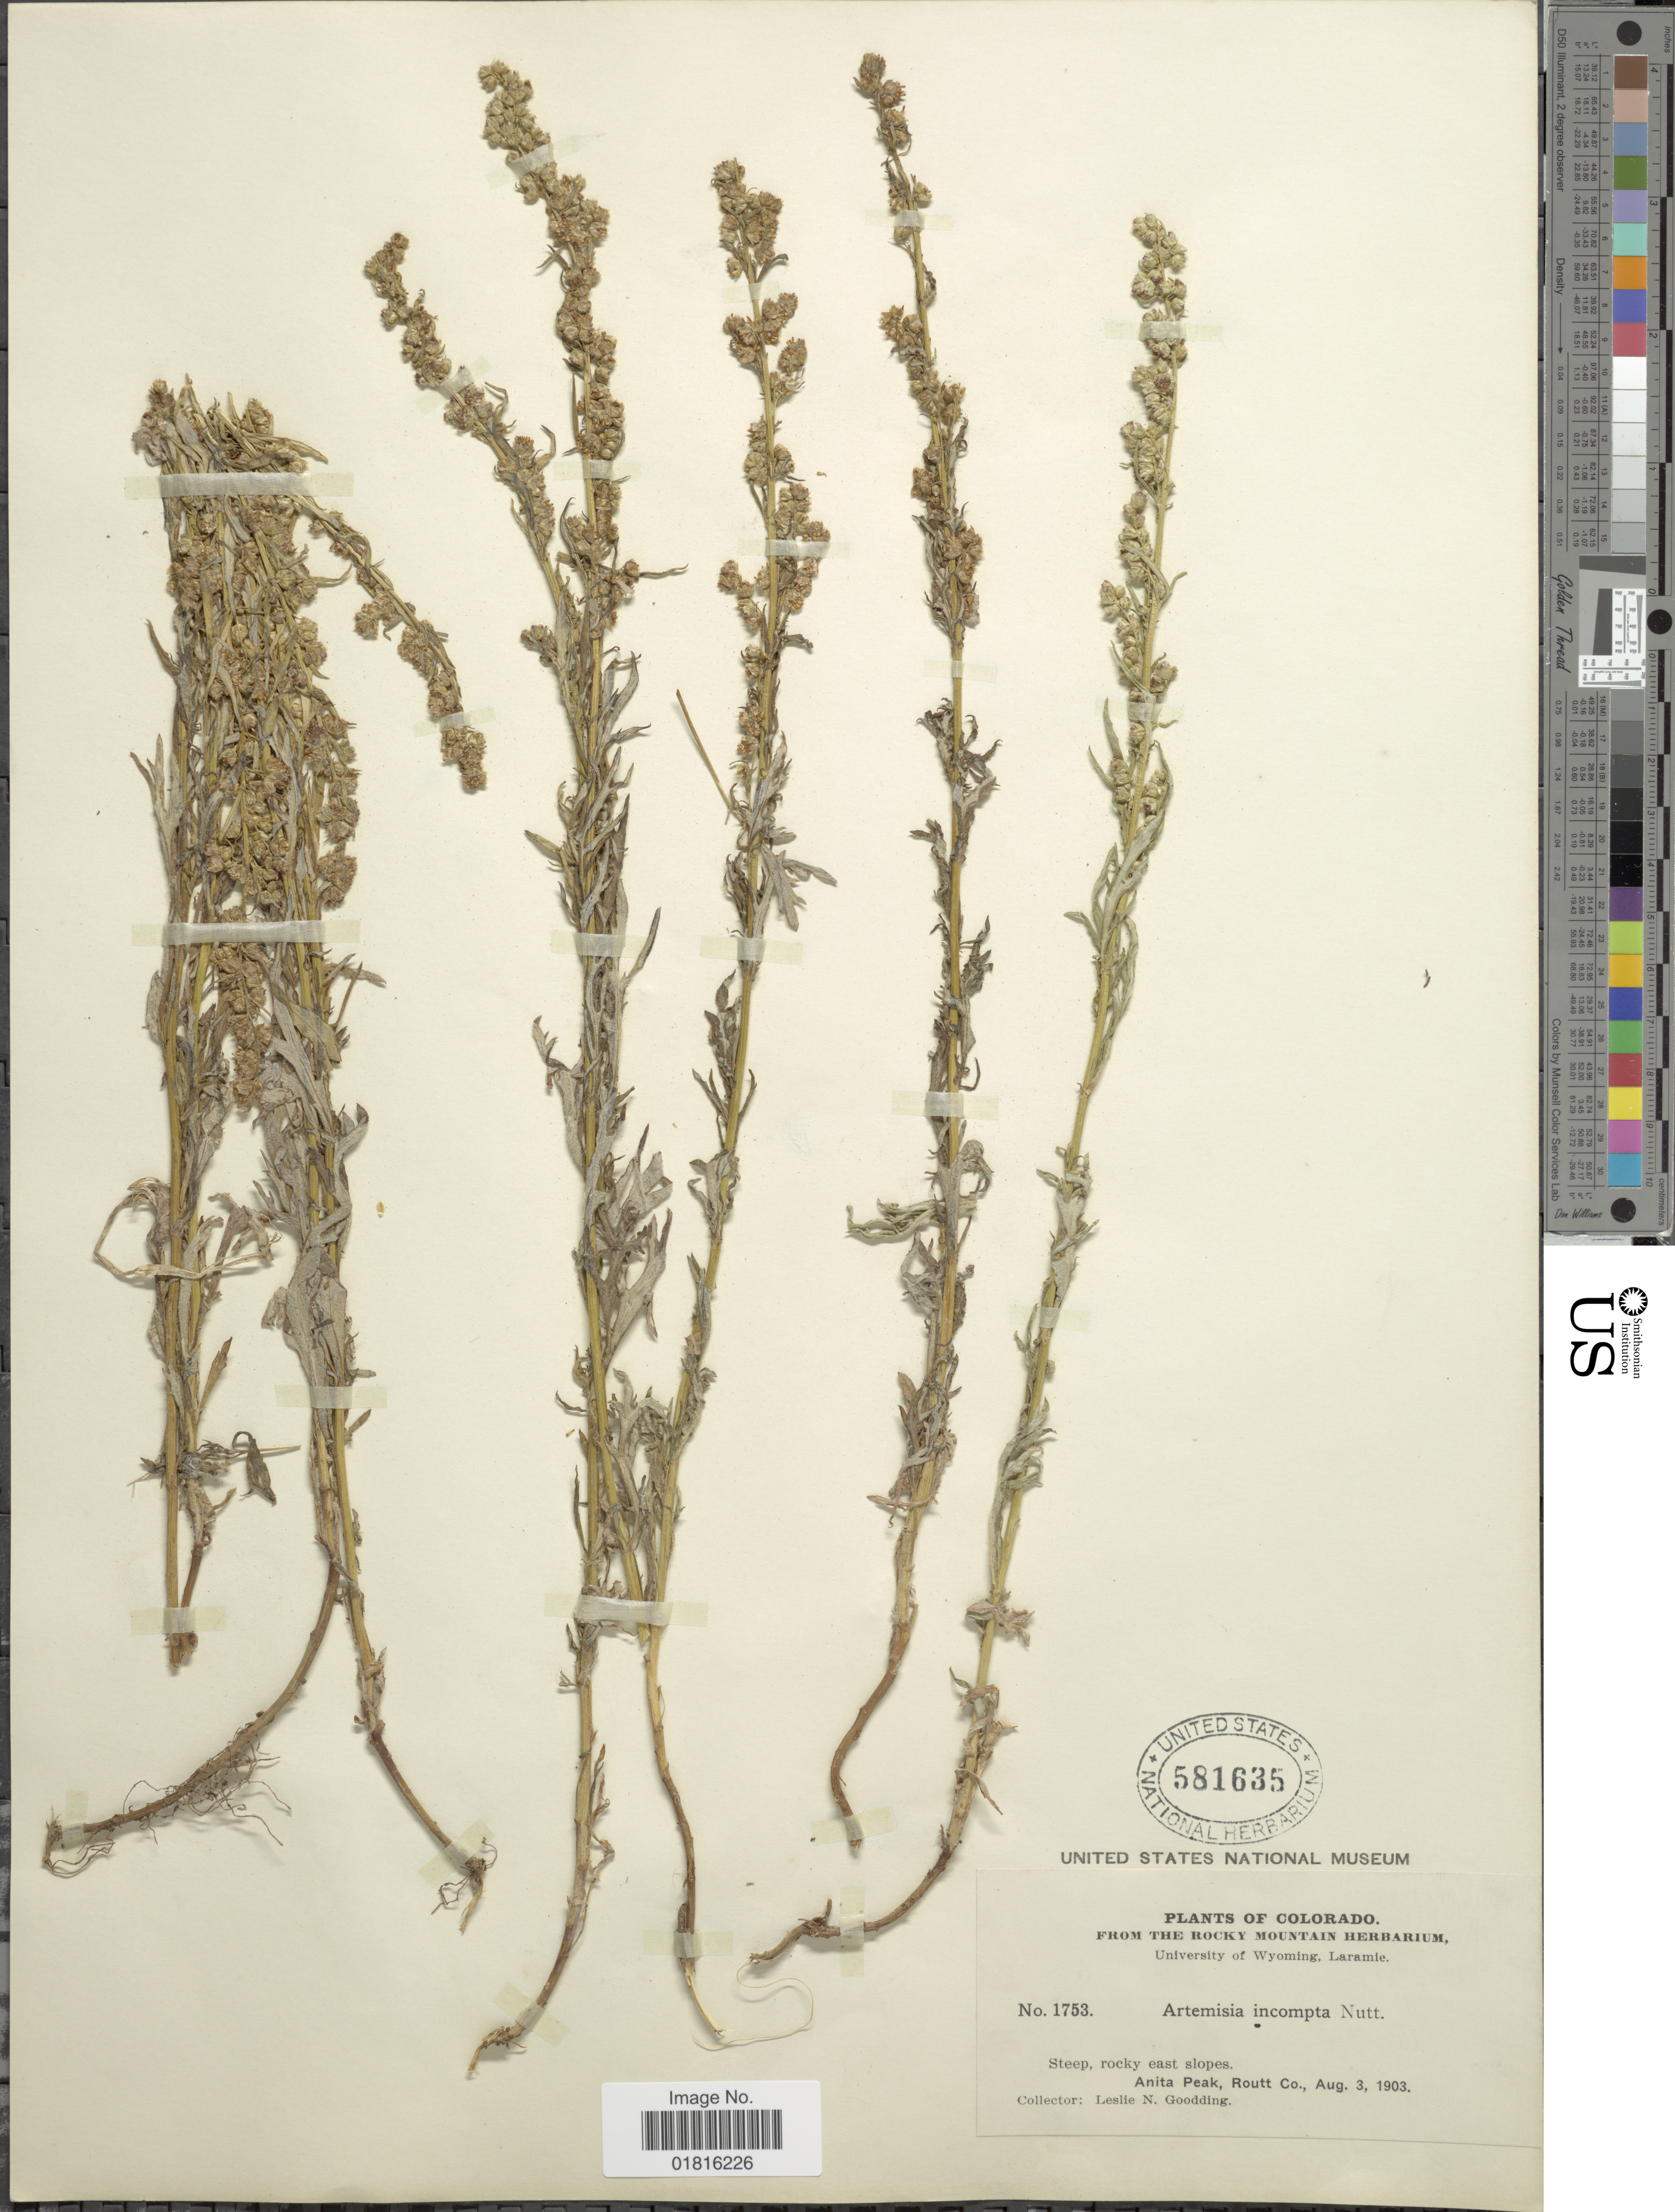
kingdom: Plantae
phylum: Tracheophyta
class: Magnoliopsida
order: Asterales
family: Asteraceae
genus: Artemisia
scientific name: Artemisia ludoviciana subsp. incompta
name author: (Nutt.) D.D. Keck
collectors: L. N. Goodding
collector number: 1753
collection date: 1903-08-03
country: United States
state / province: Colorado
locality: Steep, rocky east slopes, Anita Peak, Routt Co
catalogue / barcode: US 581635